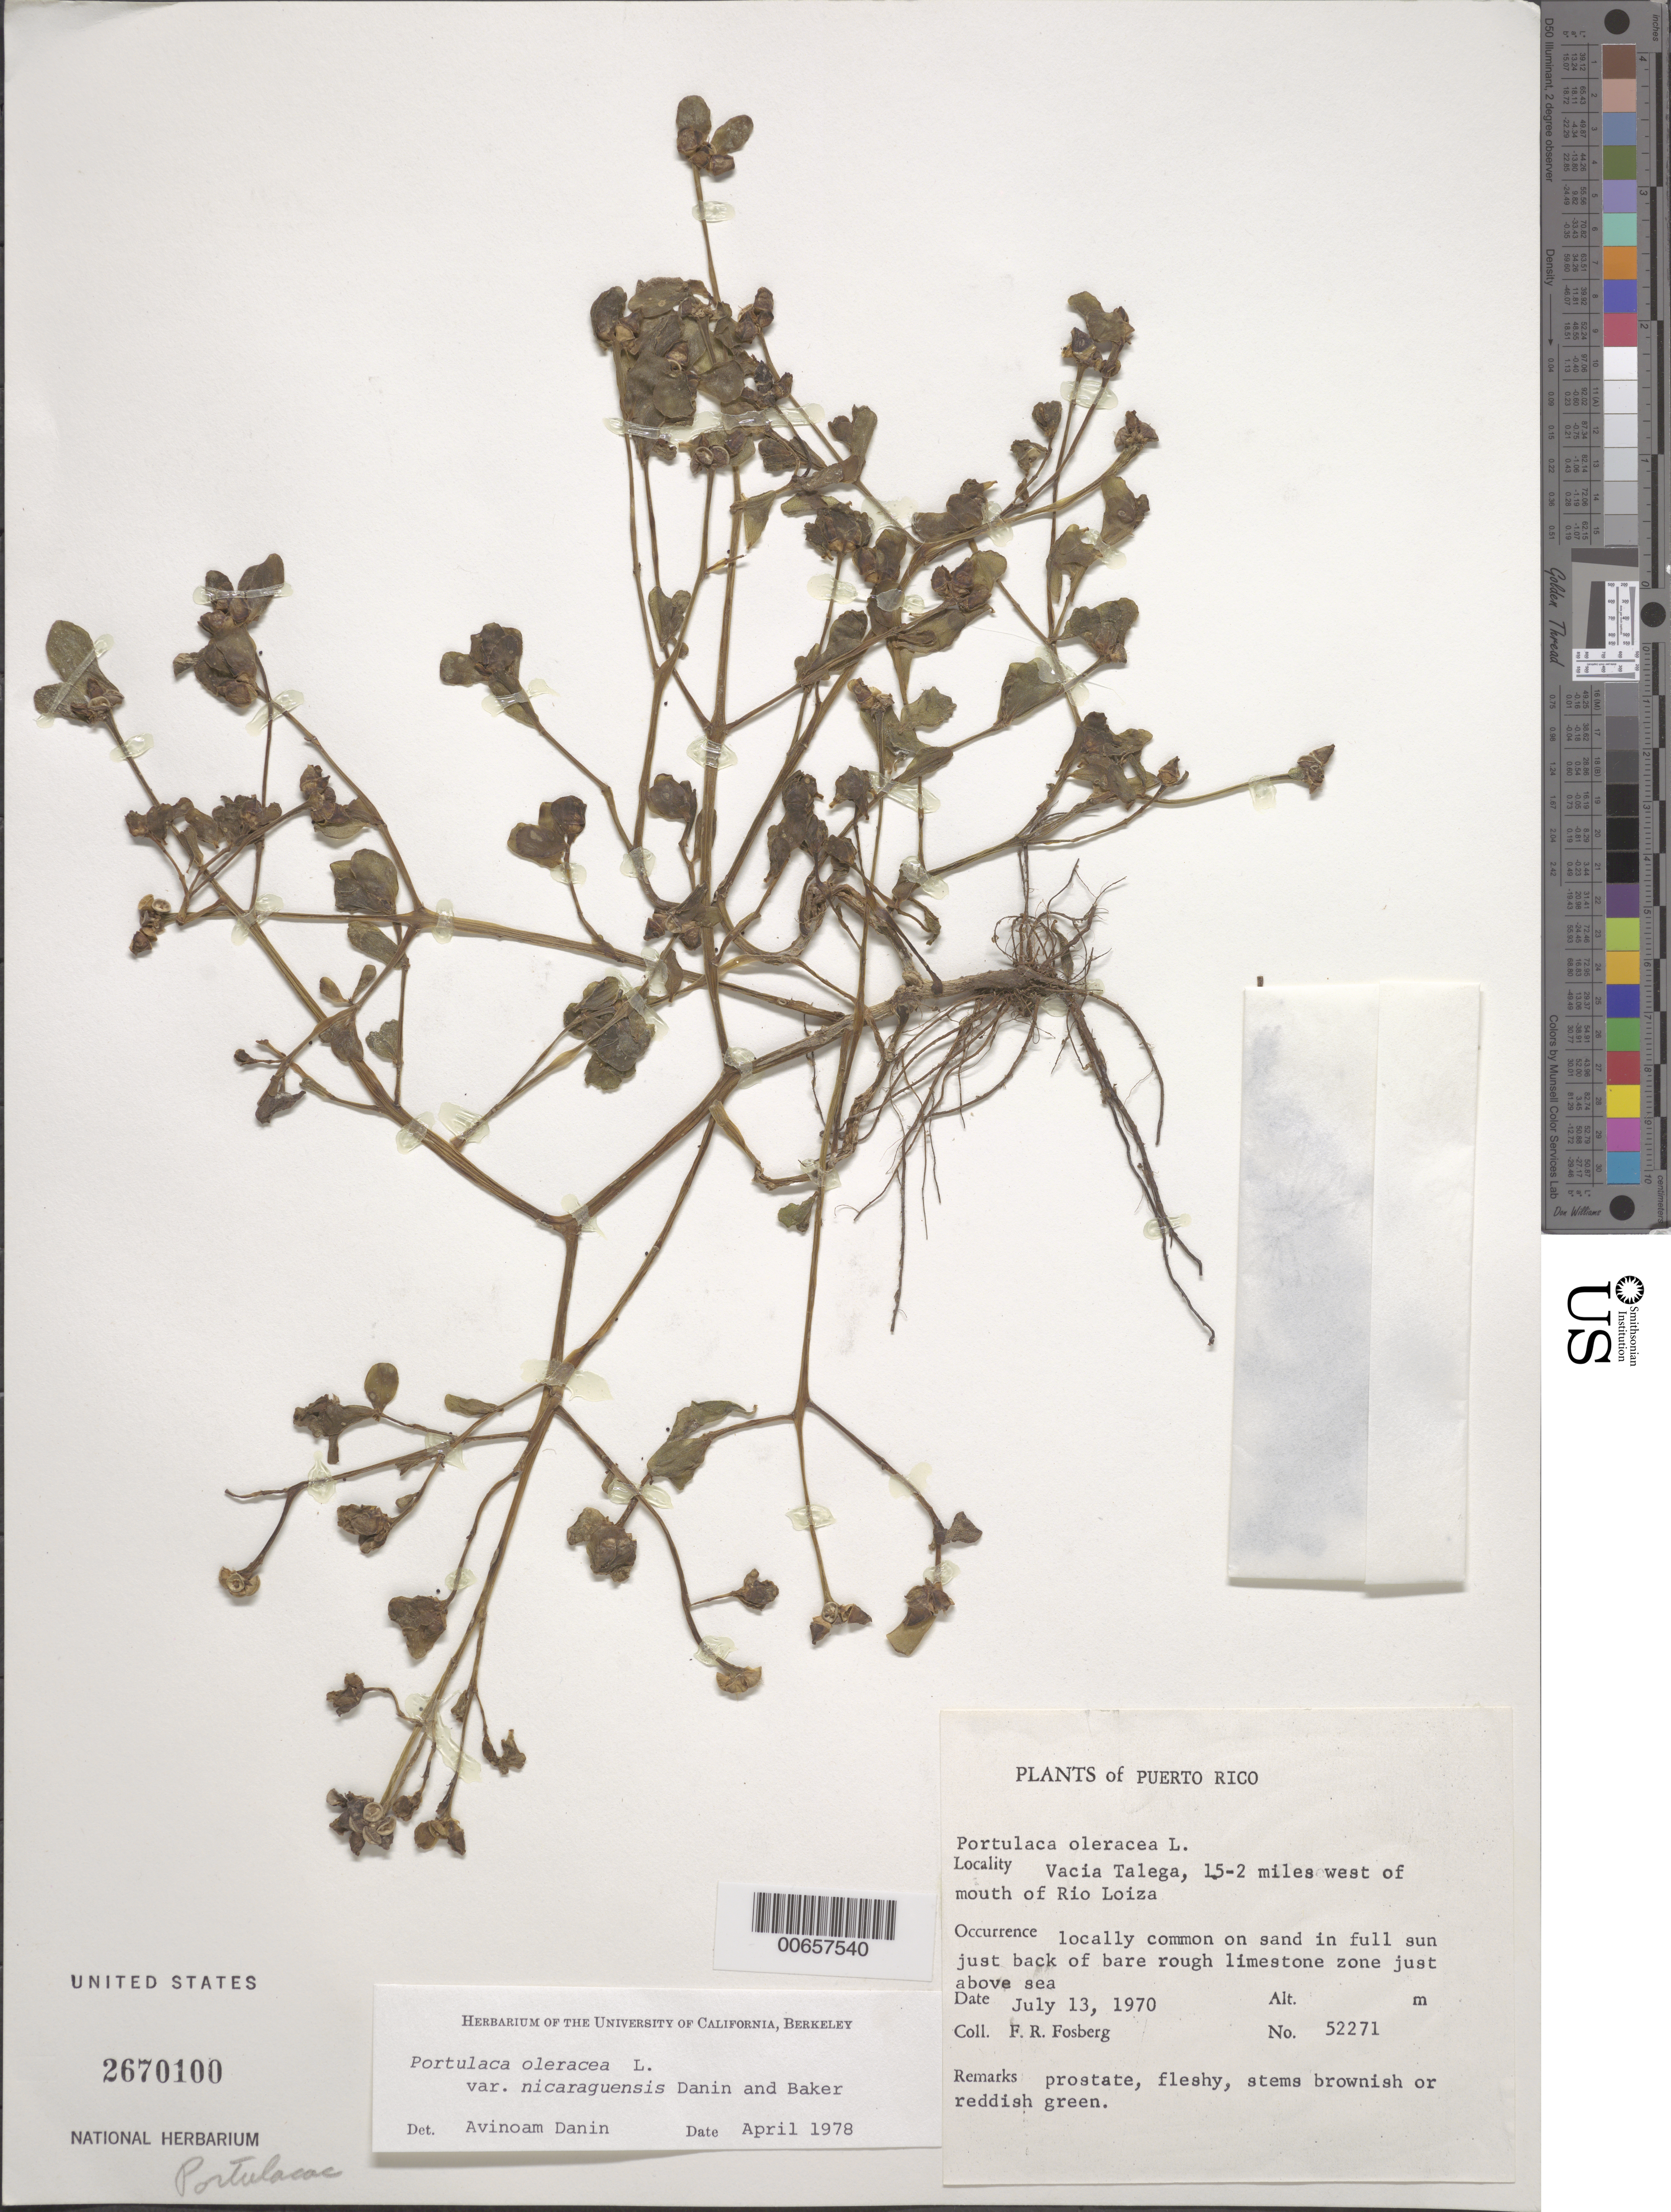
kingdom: Plantae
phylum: Tracheophyta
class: Magnoliopsida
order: Caryophyllales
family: Portulacaceae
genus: Portulaca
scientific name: Portulaca oleracea var. nicaraguensis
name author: Danin & H.G. Baker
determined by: Danin, A., (UC), University of California Berkeley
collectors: F. R. Fosberg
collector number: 52271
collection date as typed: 13 Jul 1970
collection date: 1970-07-13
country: Puerto Rico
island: Greater Antilles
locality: Vacia Taleg, 1.5-2 mi W of mouth of Río Loiza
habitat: On sand in full sun just back of bare rough limestone zone just above sea.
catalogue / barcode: US 2670100